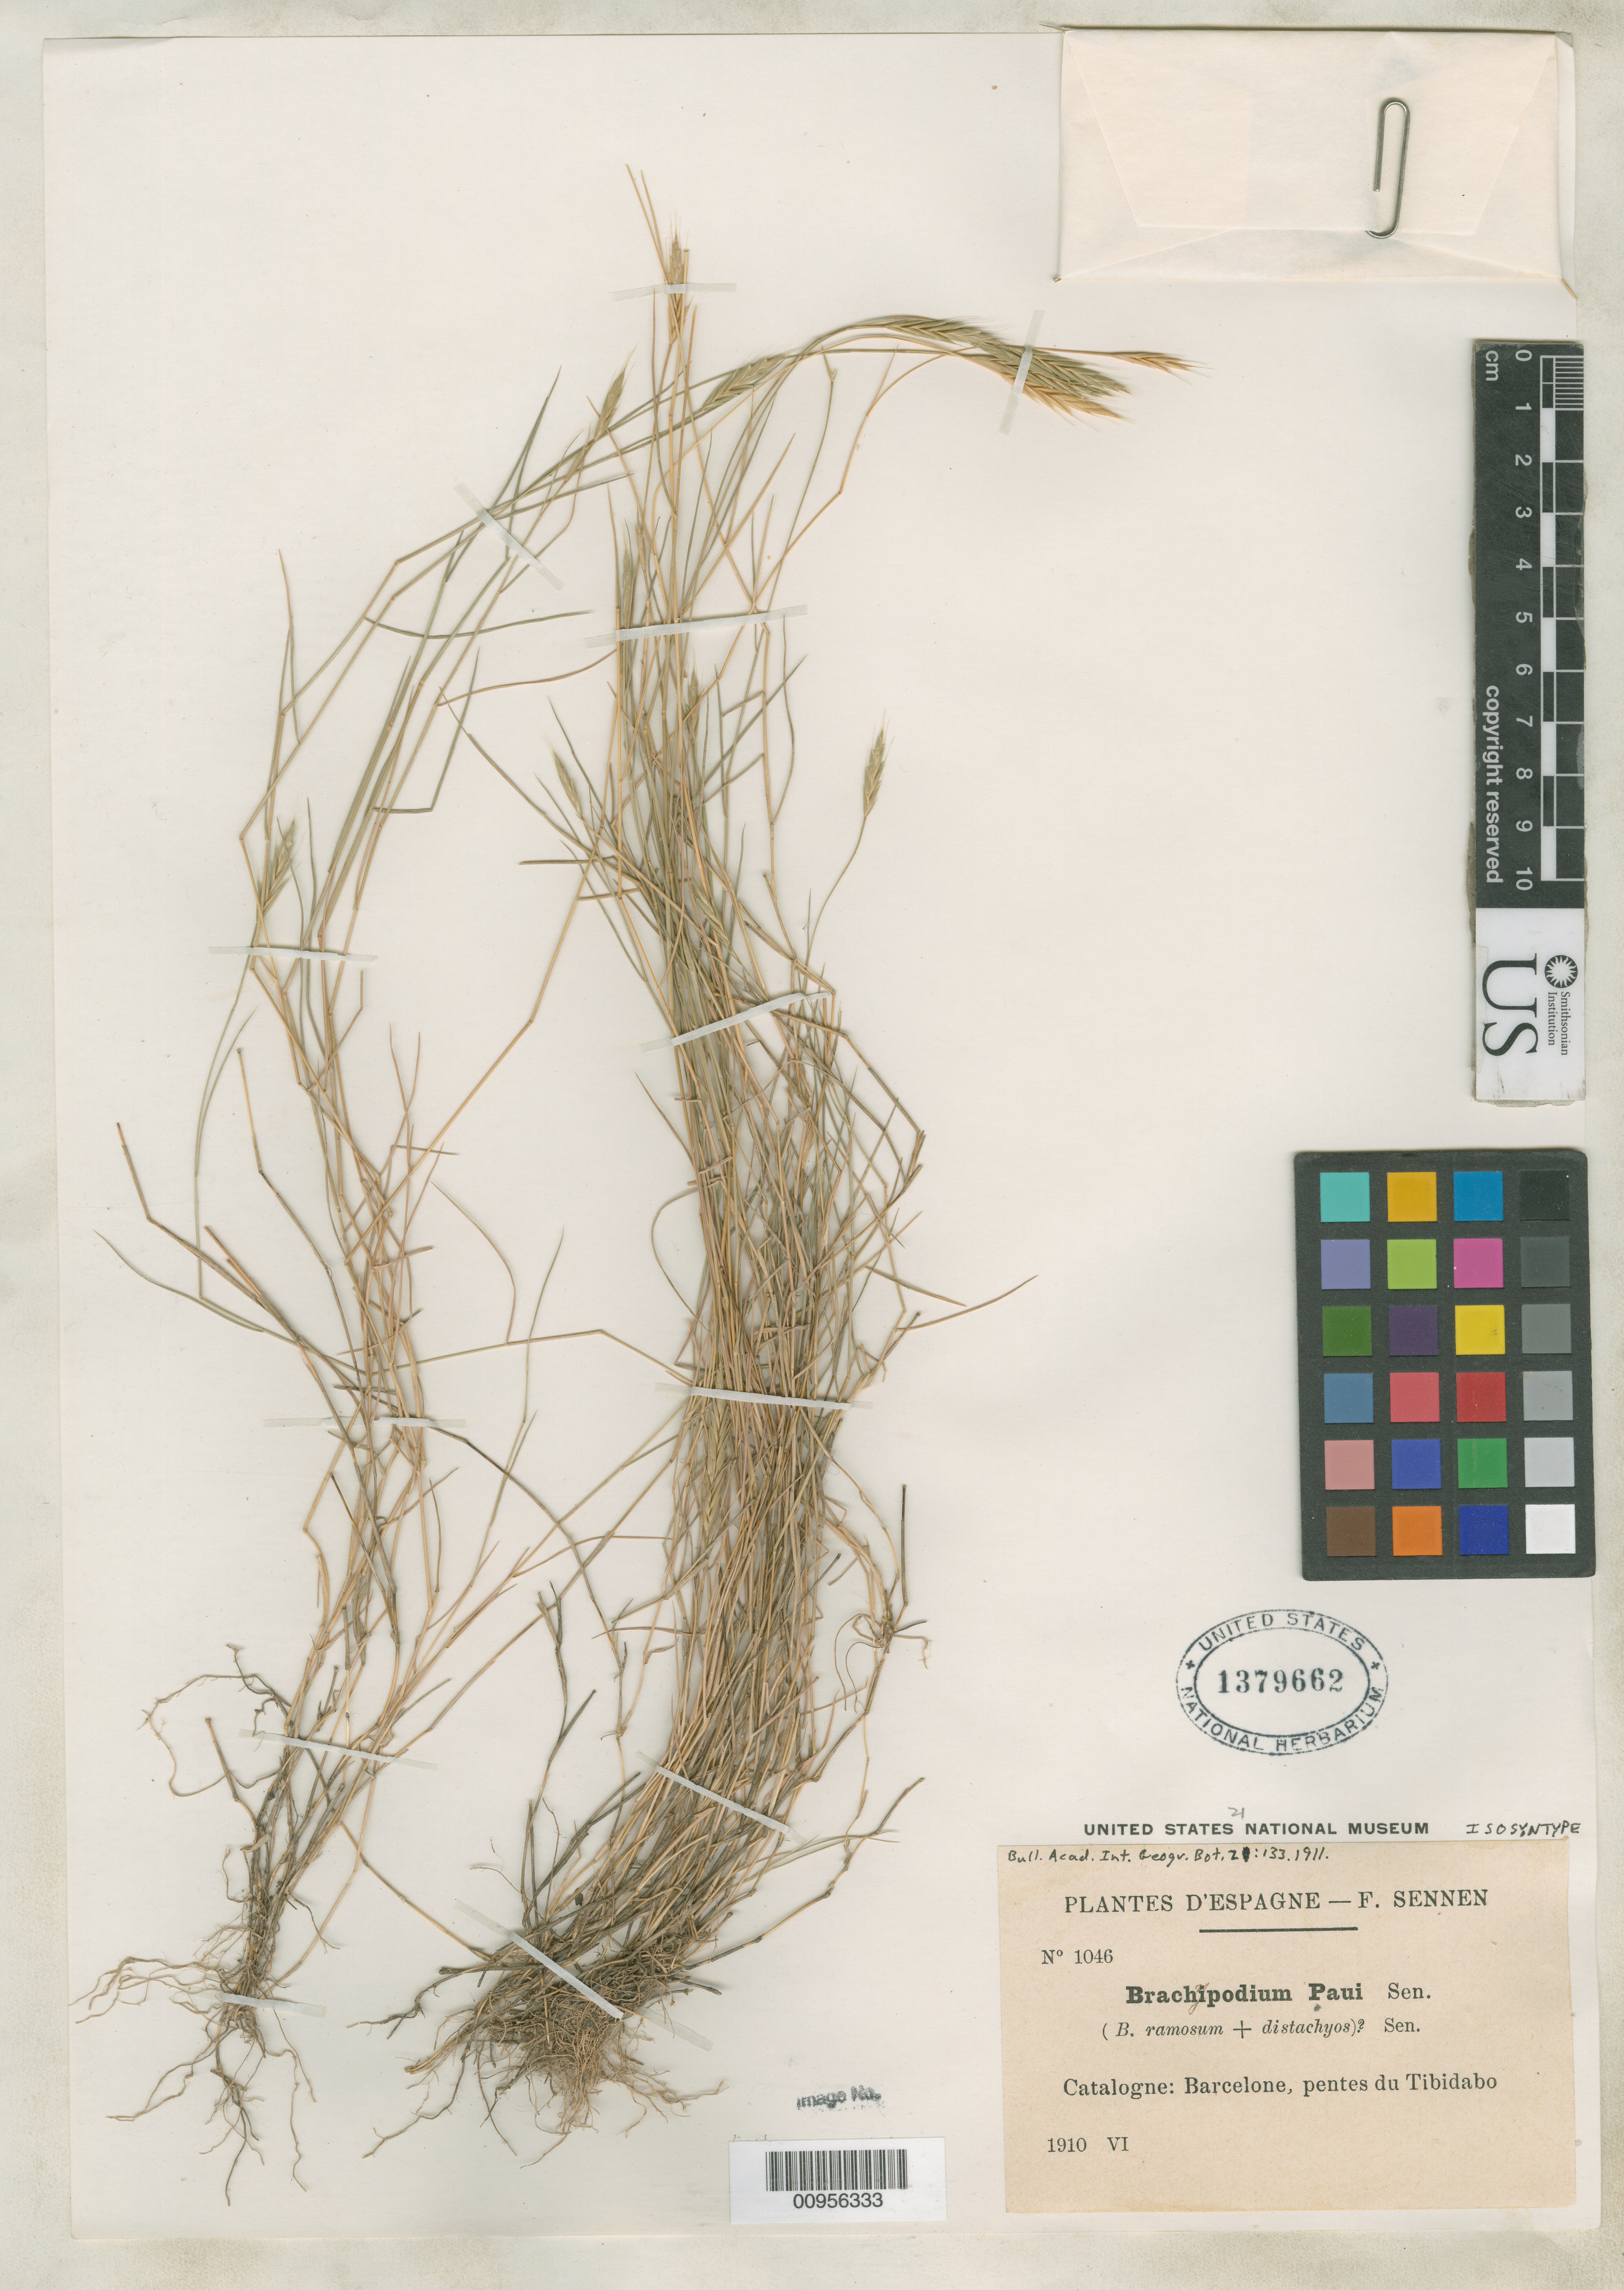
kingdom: Plantae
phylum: Tracheophyta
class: Liliopsida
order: Poales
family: Poaceae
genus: Brachypodium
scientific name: Brachypodium paui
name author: Sennen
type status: Isosyntype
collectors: E. Sennen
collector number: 1046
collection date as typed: Jun 1910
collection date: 1910-06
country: Spain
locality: Catalogne: Barcelone, pentes du Tibidabo.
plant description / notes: Also published in Bol. Soc. Aragonesa Ci. Nat. 10: 177 (1911).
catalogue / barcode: US 1379662